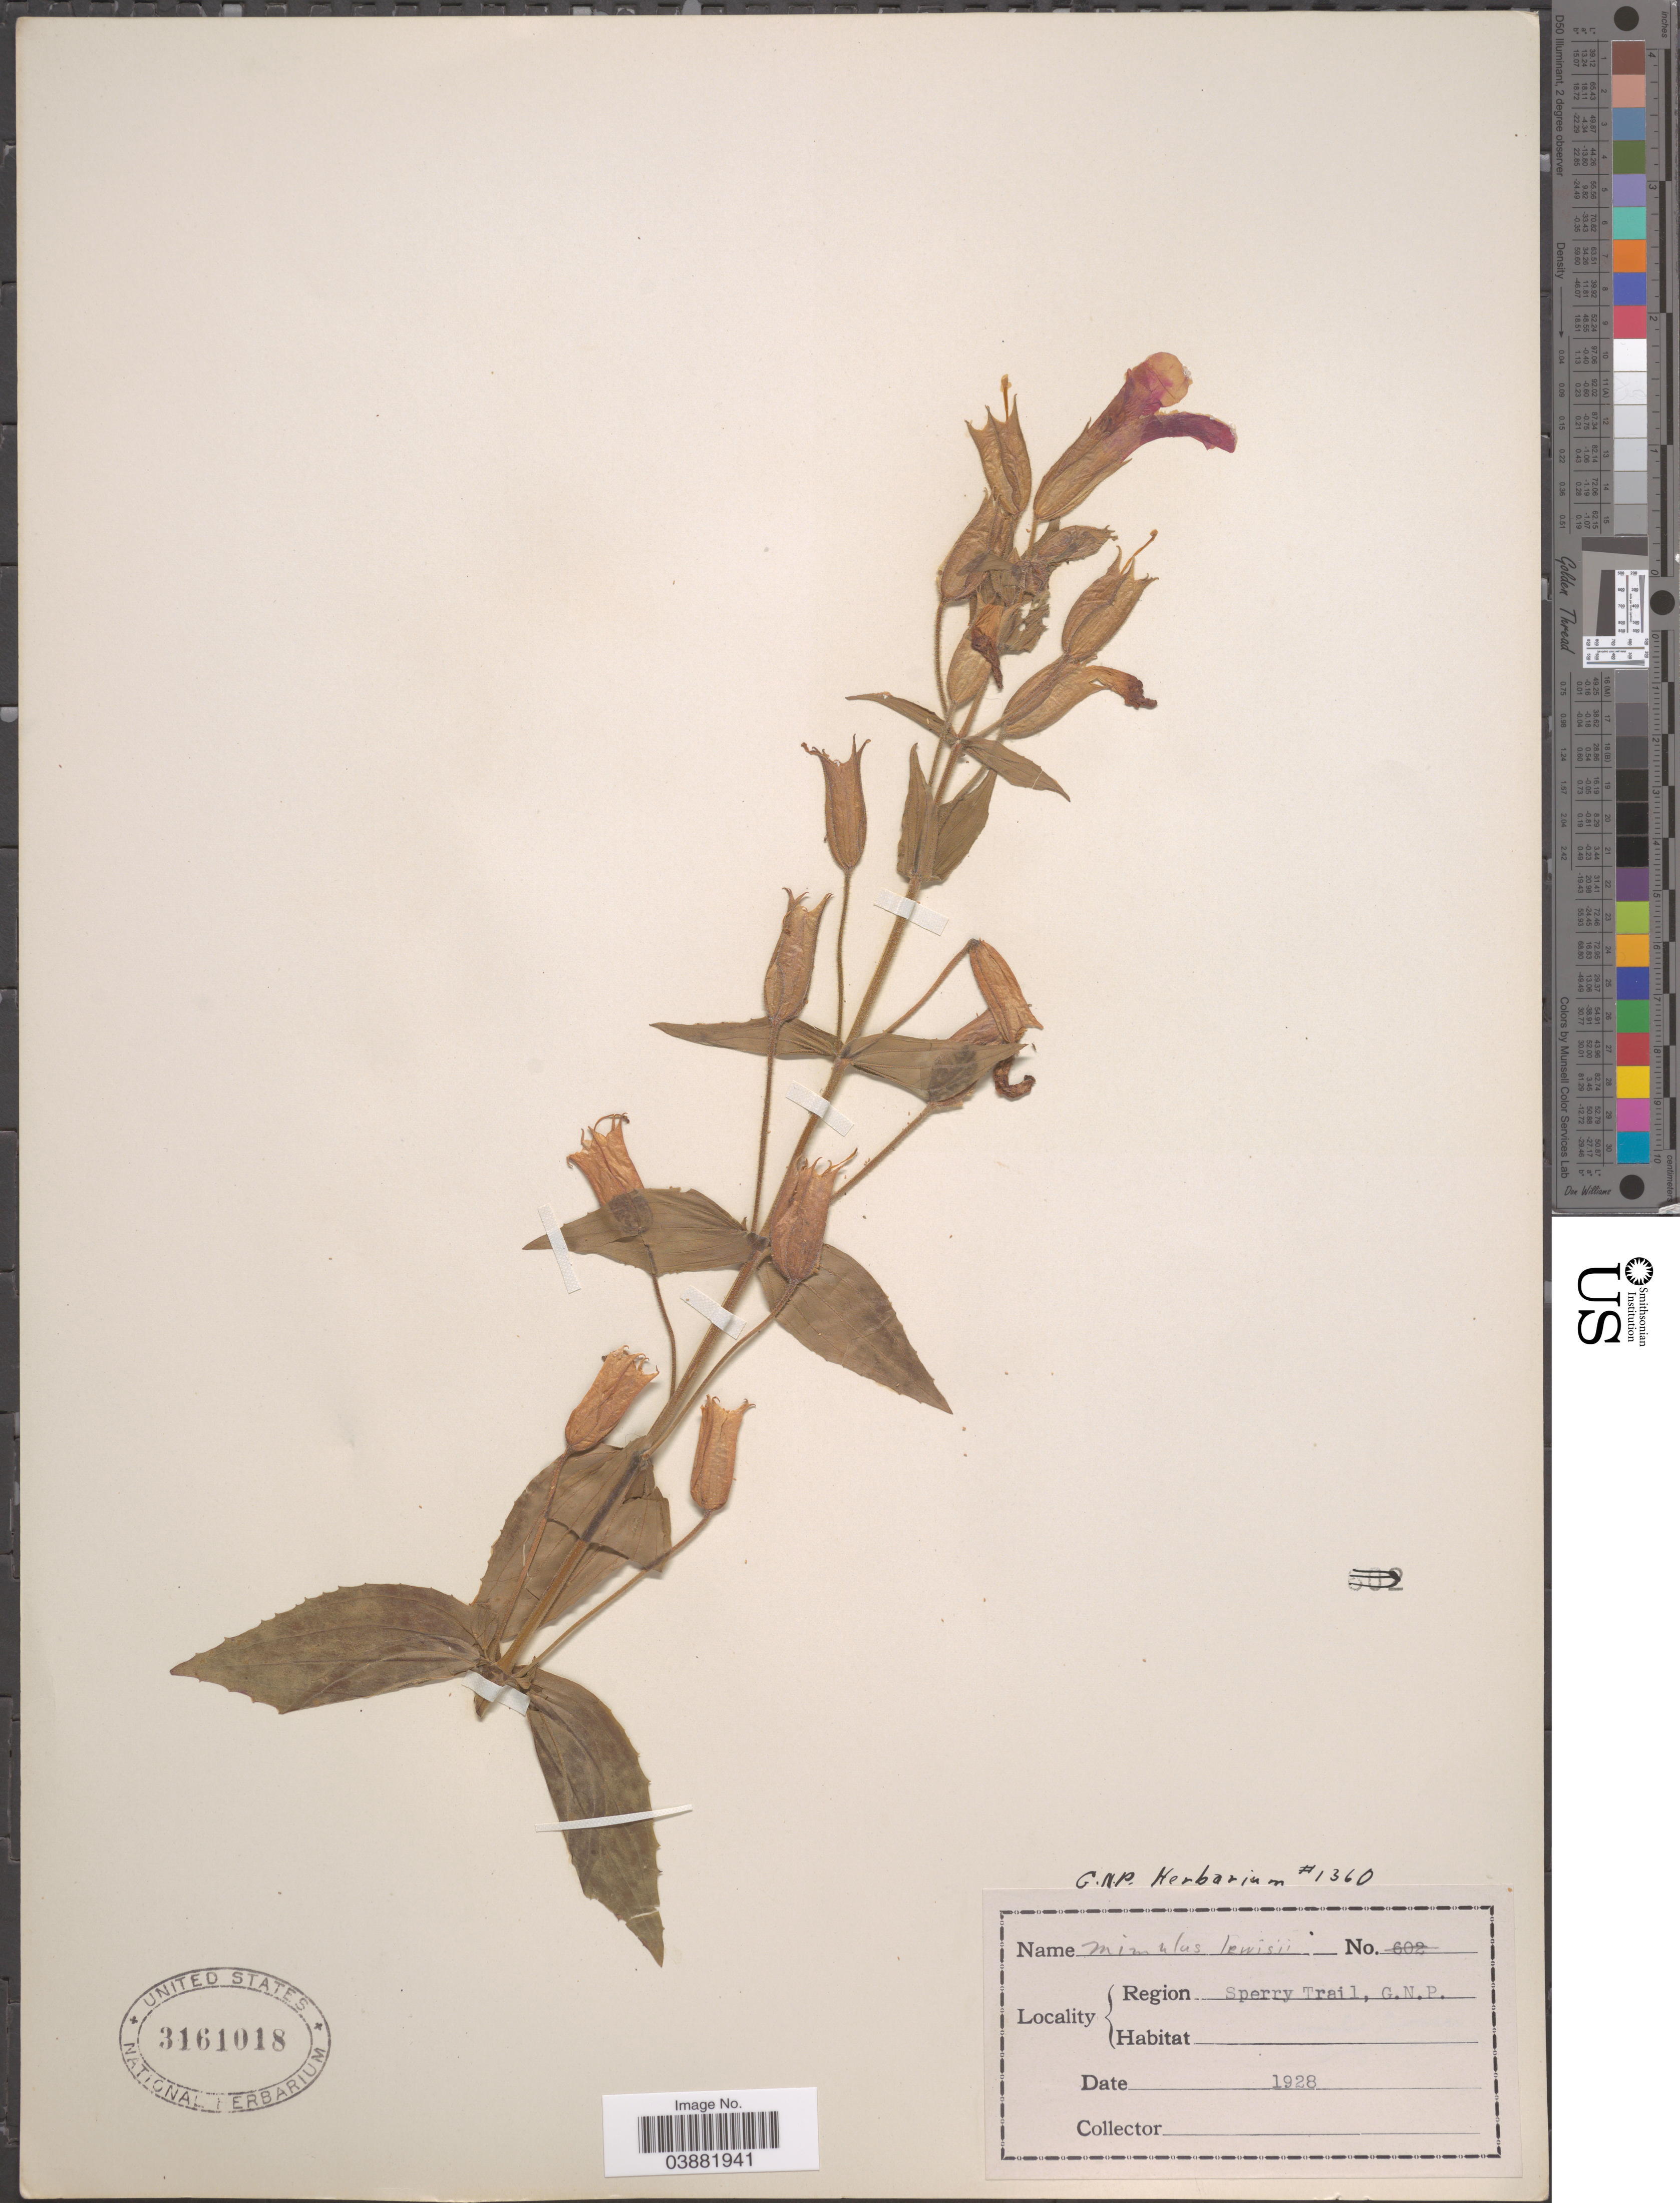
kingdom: Plantae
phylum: Tracheophyta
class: Magnoliopsida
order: Lamiales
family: Phrymaceae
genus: Mimulus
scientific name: Mimulus lewisii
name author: Pursh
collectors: ex herb. G. N. P.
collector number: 1360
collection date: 1928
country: United States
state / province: Montana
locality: Region Sperry Trail, G. N. P.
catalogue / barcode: US 3161018